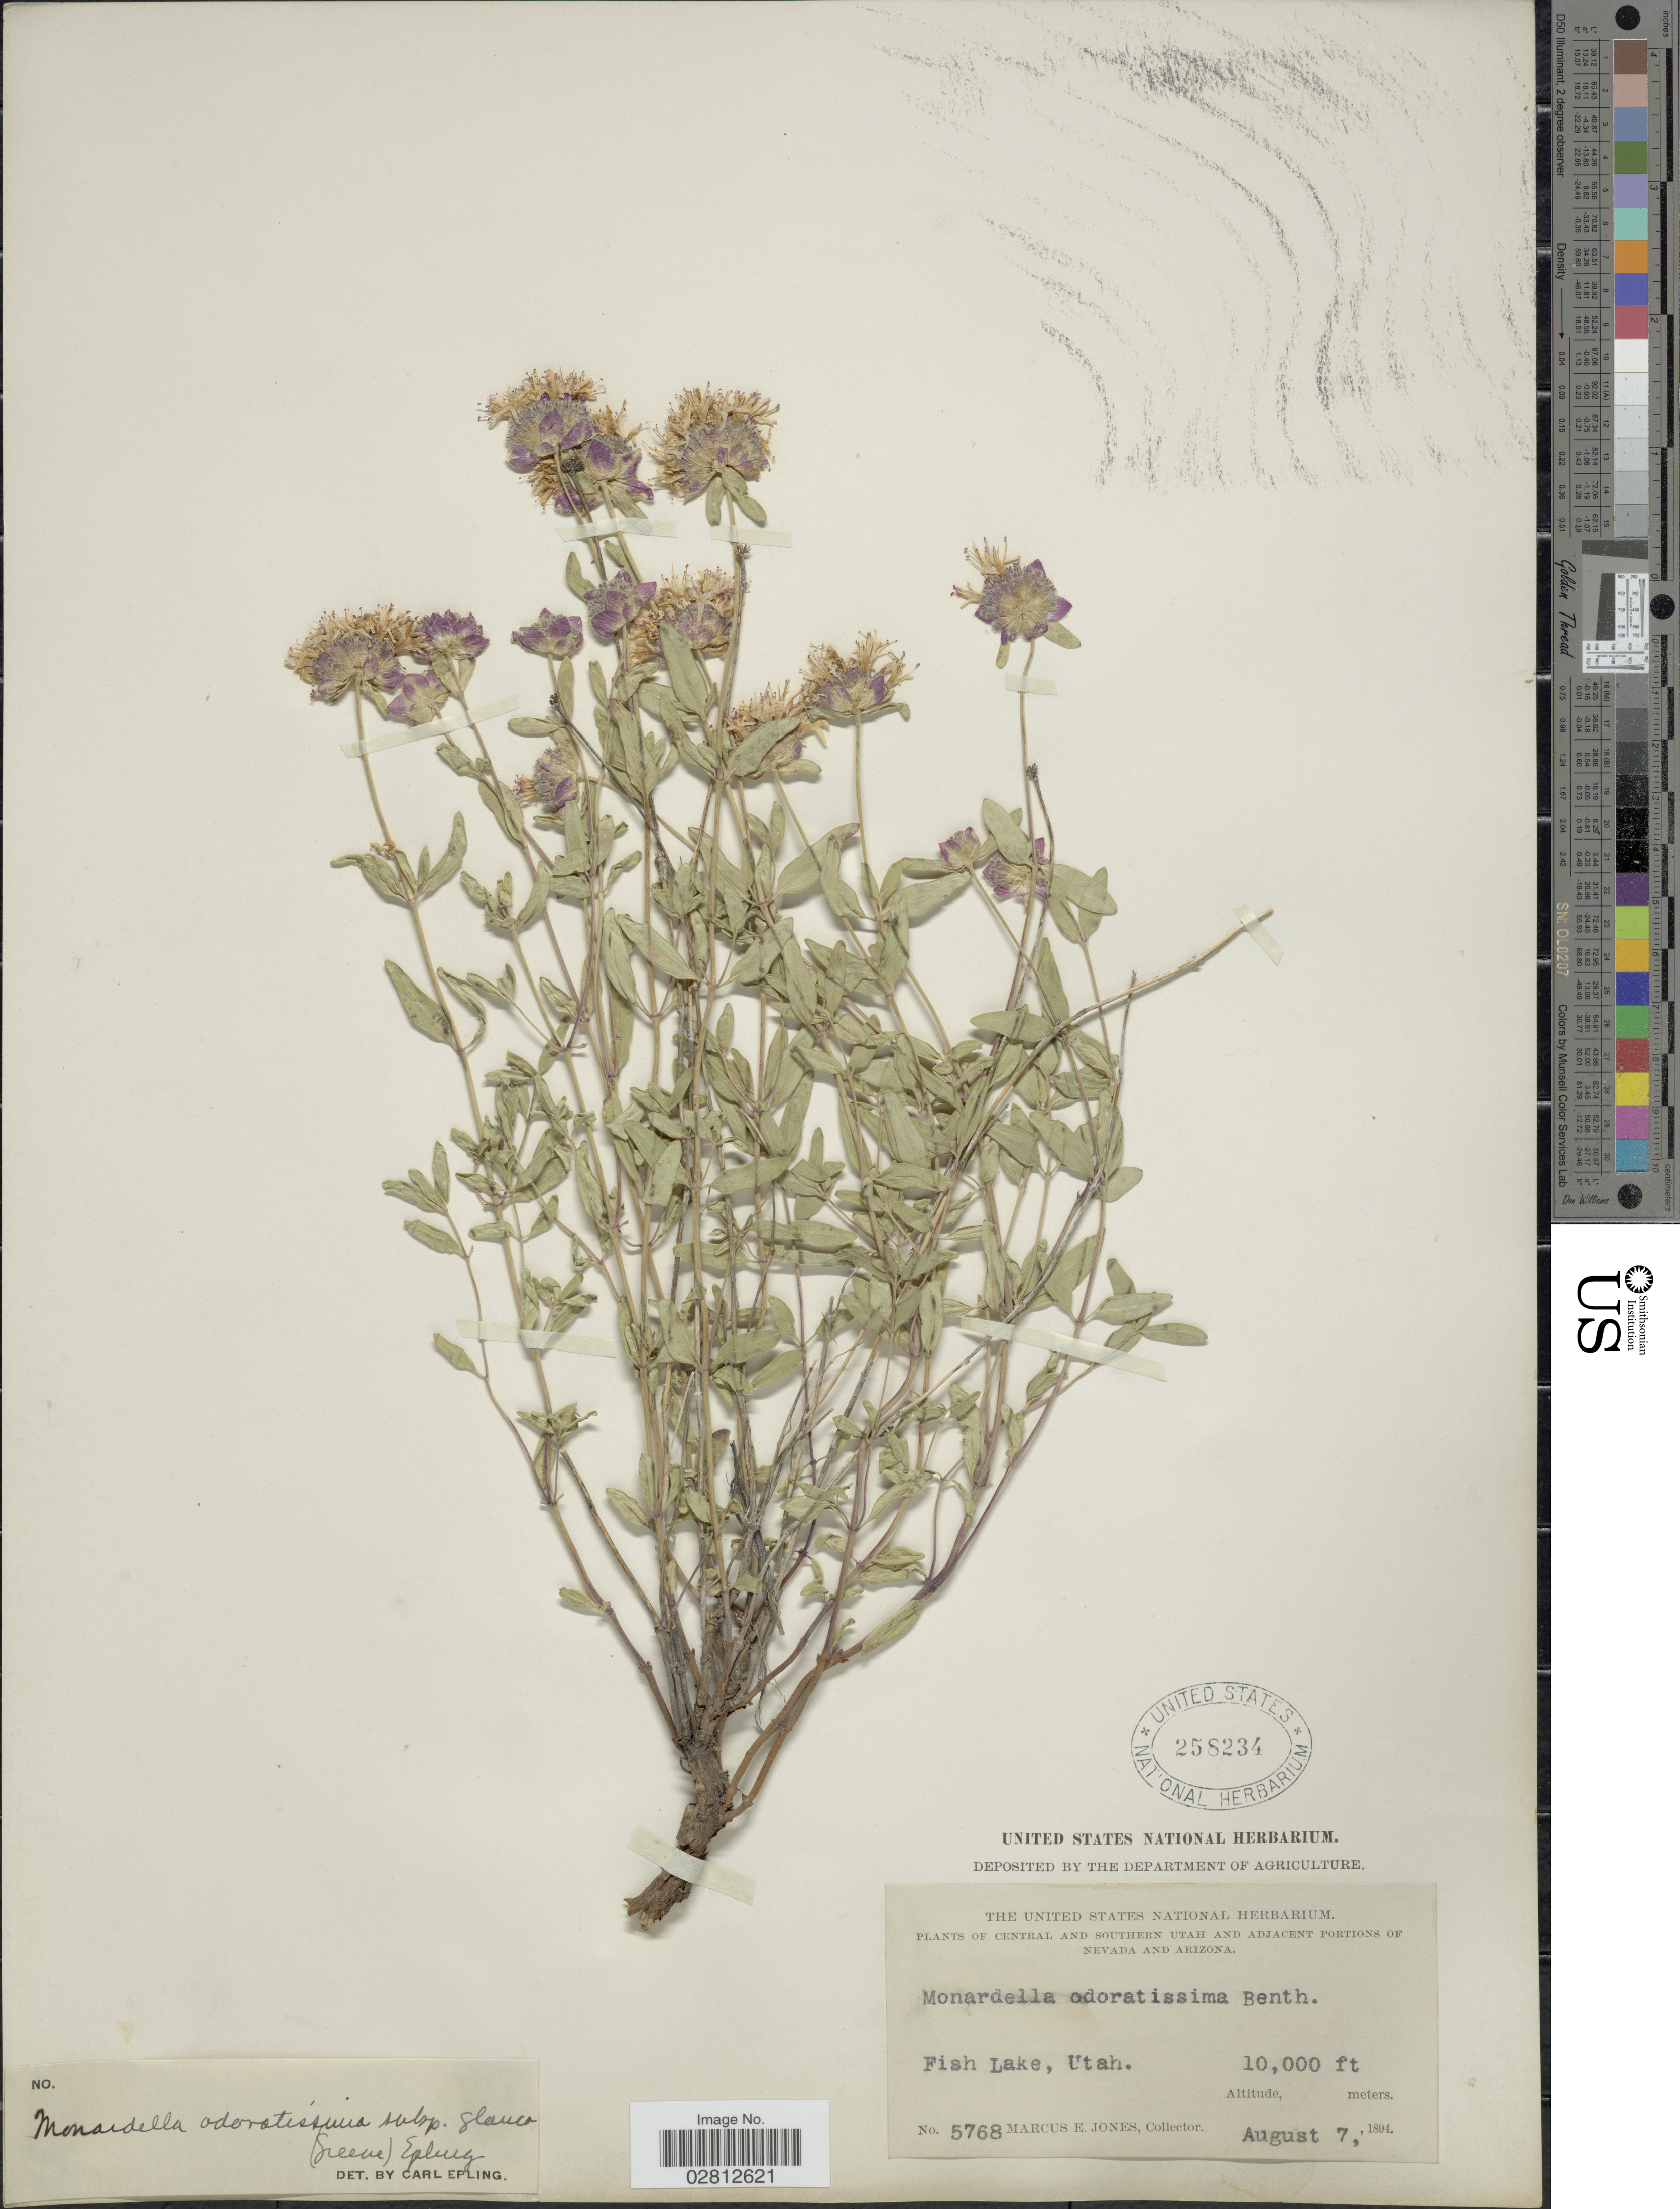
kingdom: Plantae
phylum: Tracheophyta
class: Magnoliopsida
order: Lamiales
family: Lamiaceae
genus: Monardella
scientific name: Monardella odoratissima subsp. glauca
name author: (Greene) Epling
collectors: M. E. Jones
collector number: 5768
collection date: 1894-08-07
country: United States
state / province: Utah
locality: Central and Southern Utah, Fish Lake.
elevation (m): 3048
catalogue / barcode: US 258234